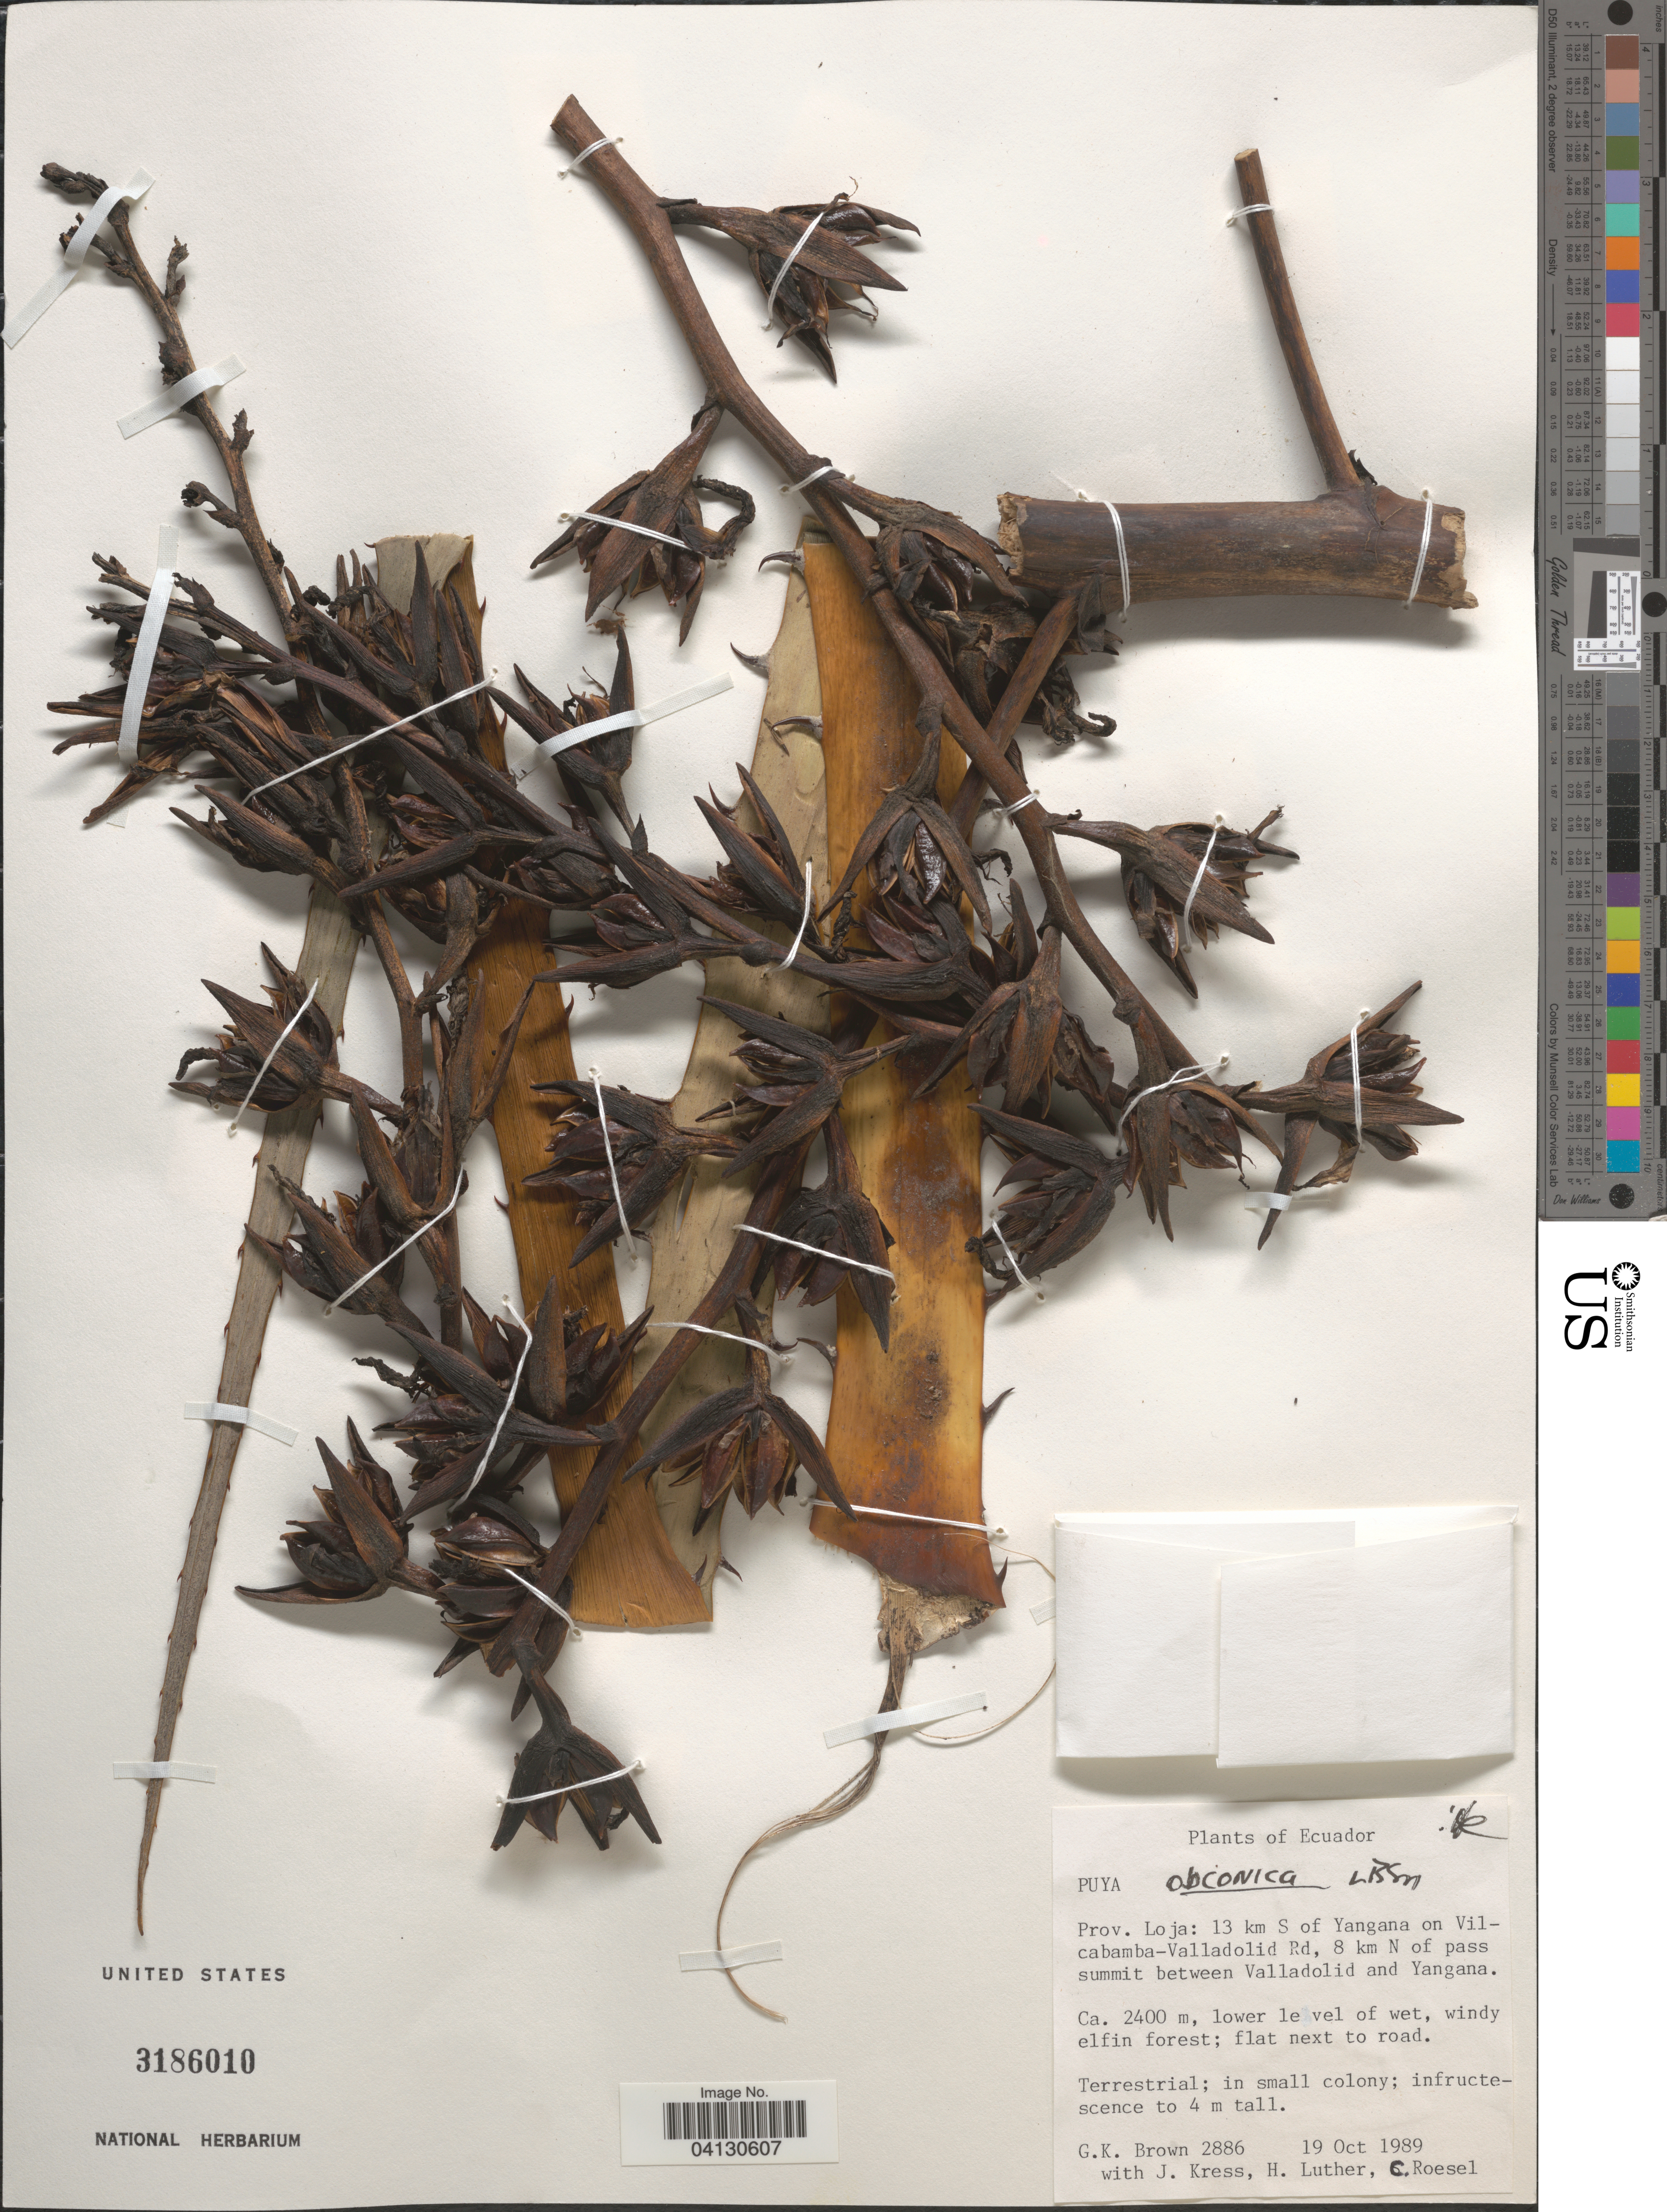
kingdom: Plantae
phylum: Tracheophyta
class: Liliopsida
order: Poales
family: Bromeliaceae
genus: Puya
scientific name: Puya obconica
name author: L.B. Sm.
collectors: G. K. Brown, W. J. Kress, H. Luther & C. S. Roesel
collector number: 2886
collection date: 1989-10-19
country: Ecuador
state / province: Loja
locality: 13 km S of Yangana on Vilcabamba-Valladolid Rd, 8 km N of pass summit between Valladolid and Yangana. Flat next to road.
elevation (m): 2400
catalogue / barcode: US 3186010